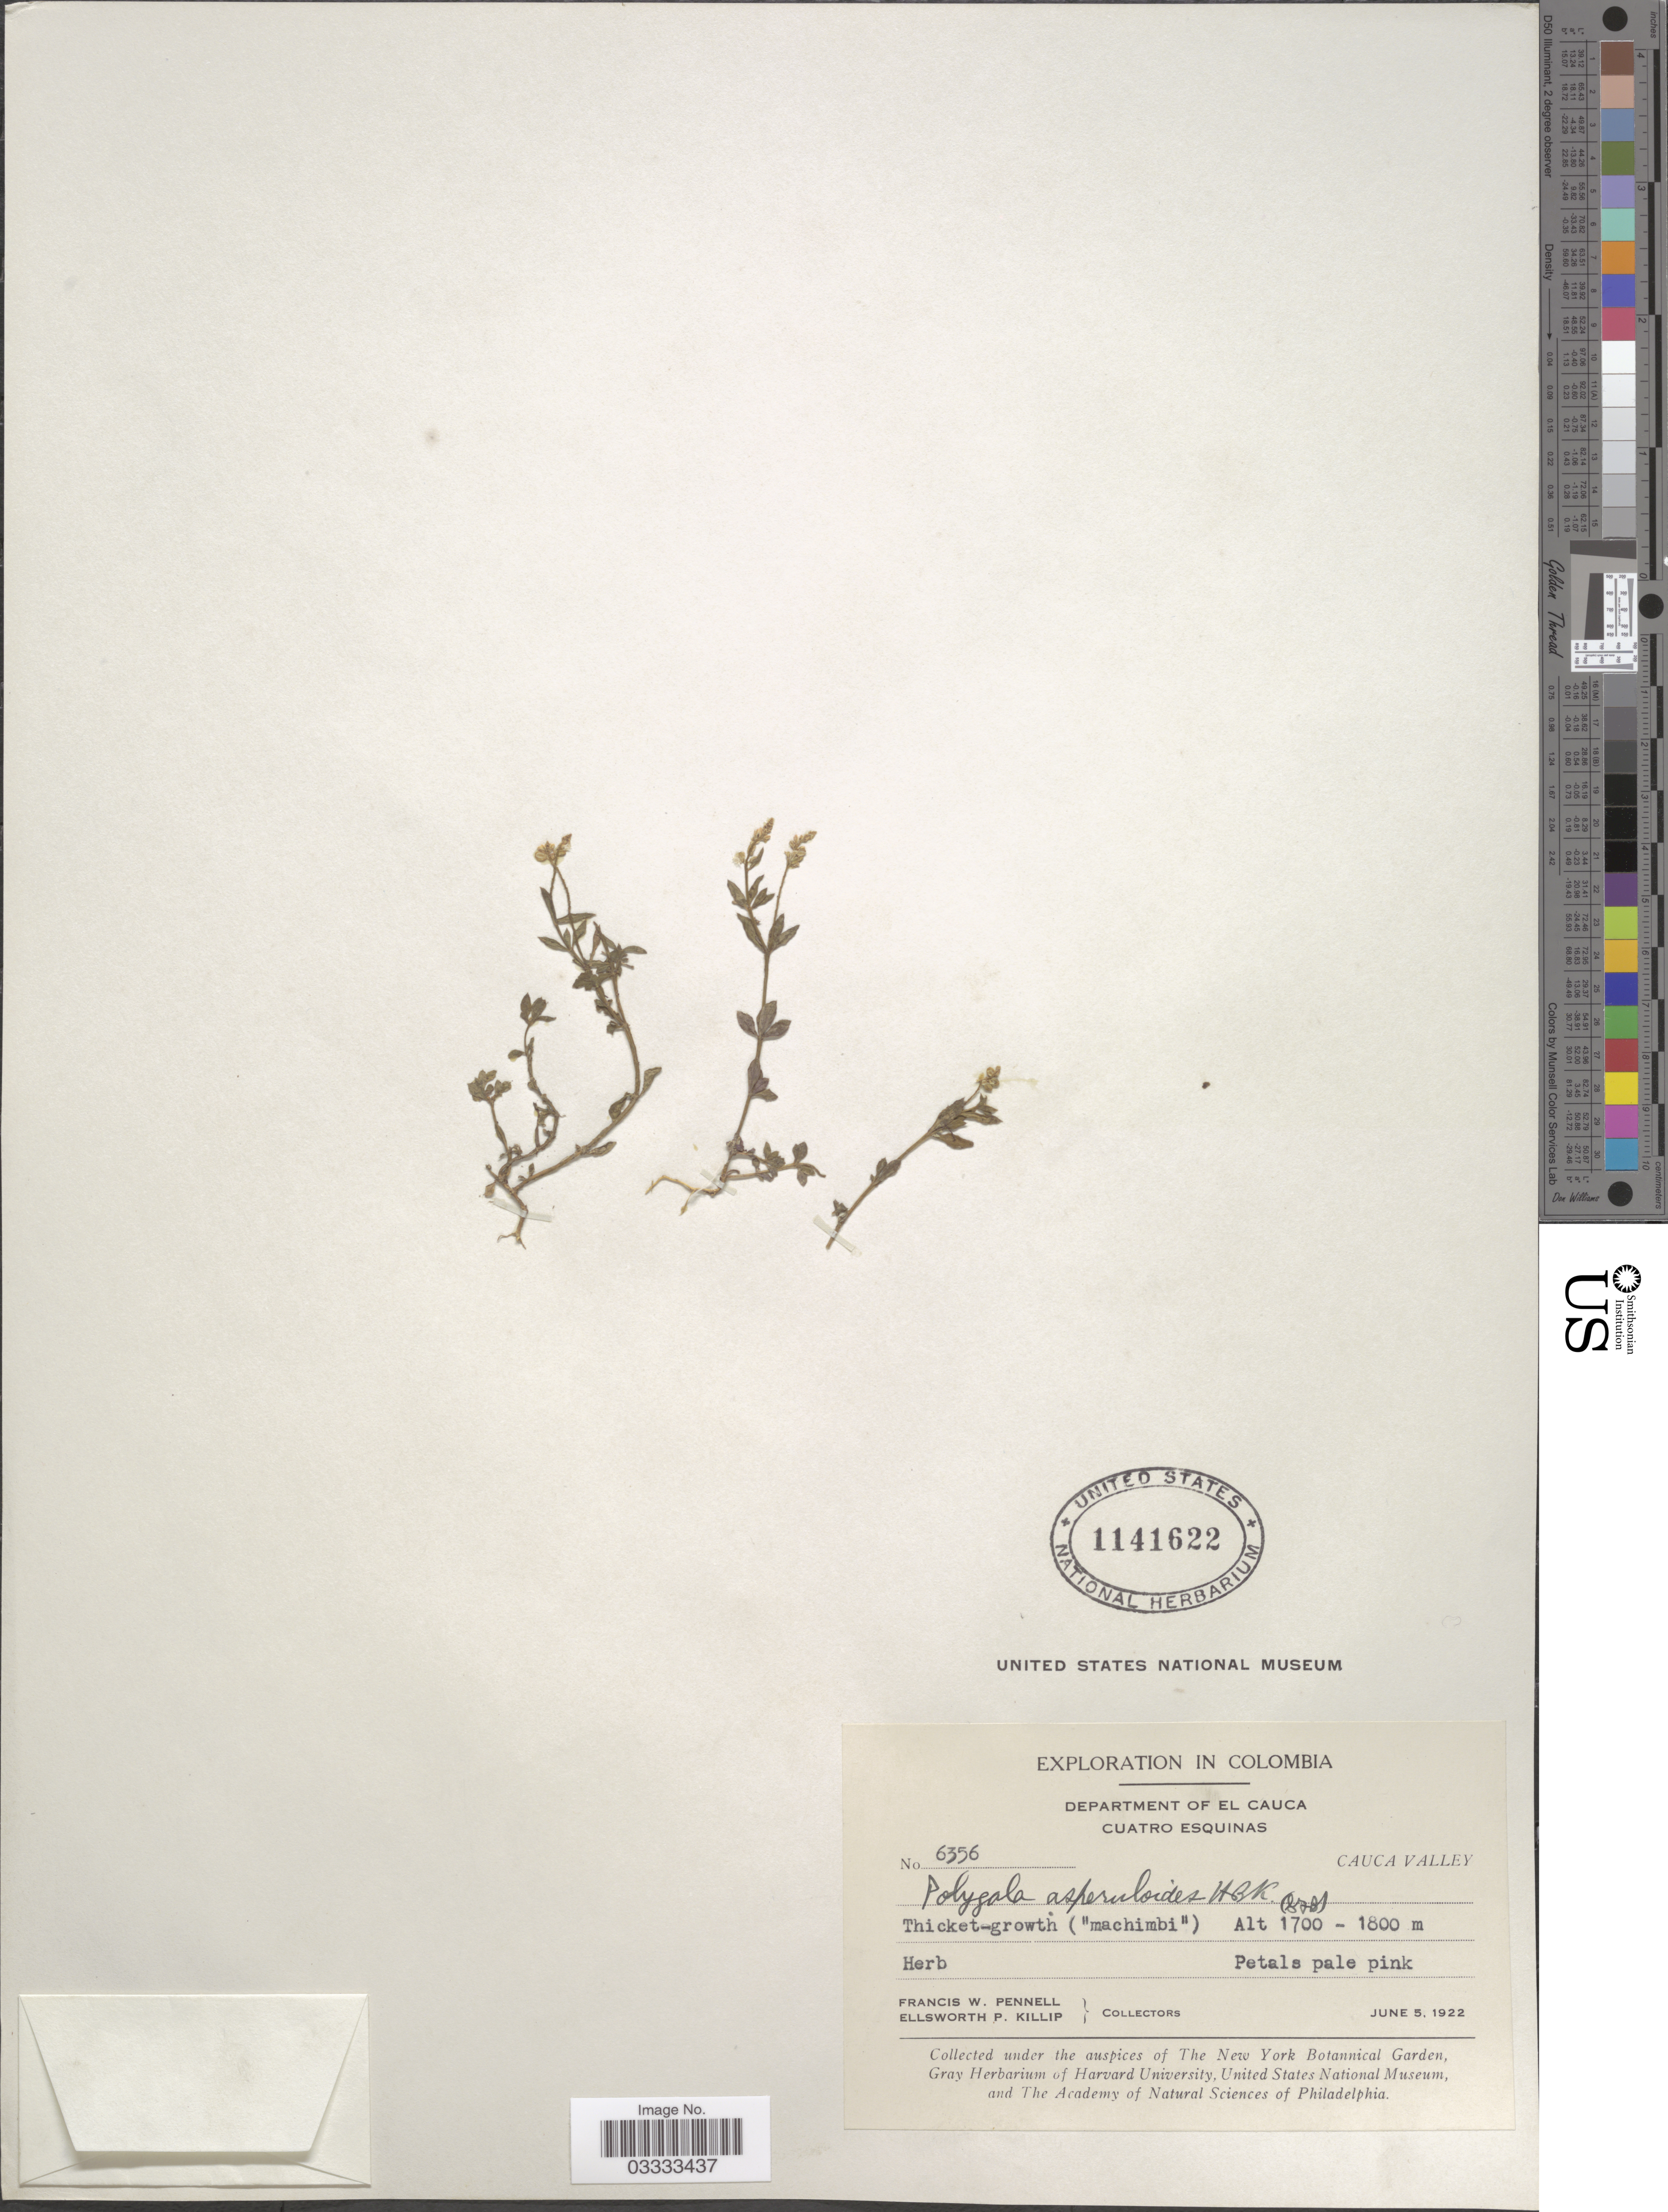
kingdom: Plantae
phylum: Tracheophyta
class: Magnoliopsida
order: Fabales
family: Polygalaceae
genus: Polygala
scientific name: Polygala asperuloides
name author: Kunth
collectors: F. W. Pennell & E. P. Killip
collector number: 6356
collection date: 1922-06-05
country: Colombia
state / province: Cauca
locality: Department of El Cauca. Cuatro Esquinas. Cauca Valley.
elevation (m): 1700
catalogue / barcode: US 1141622